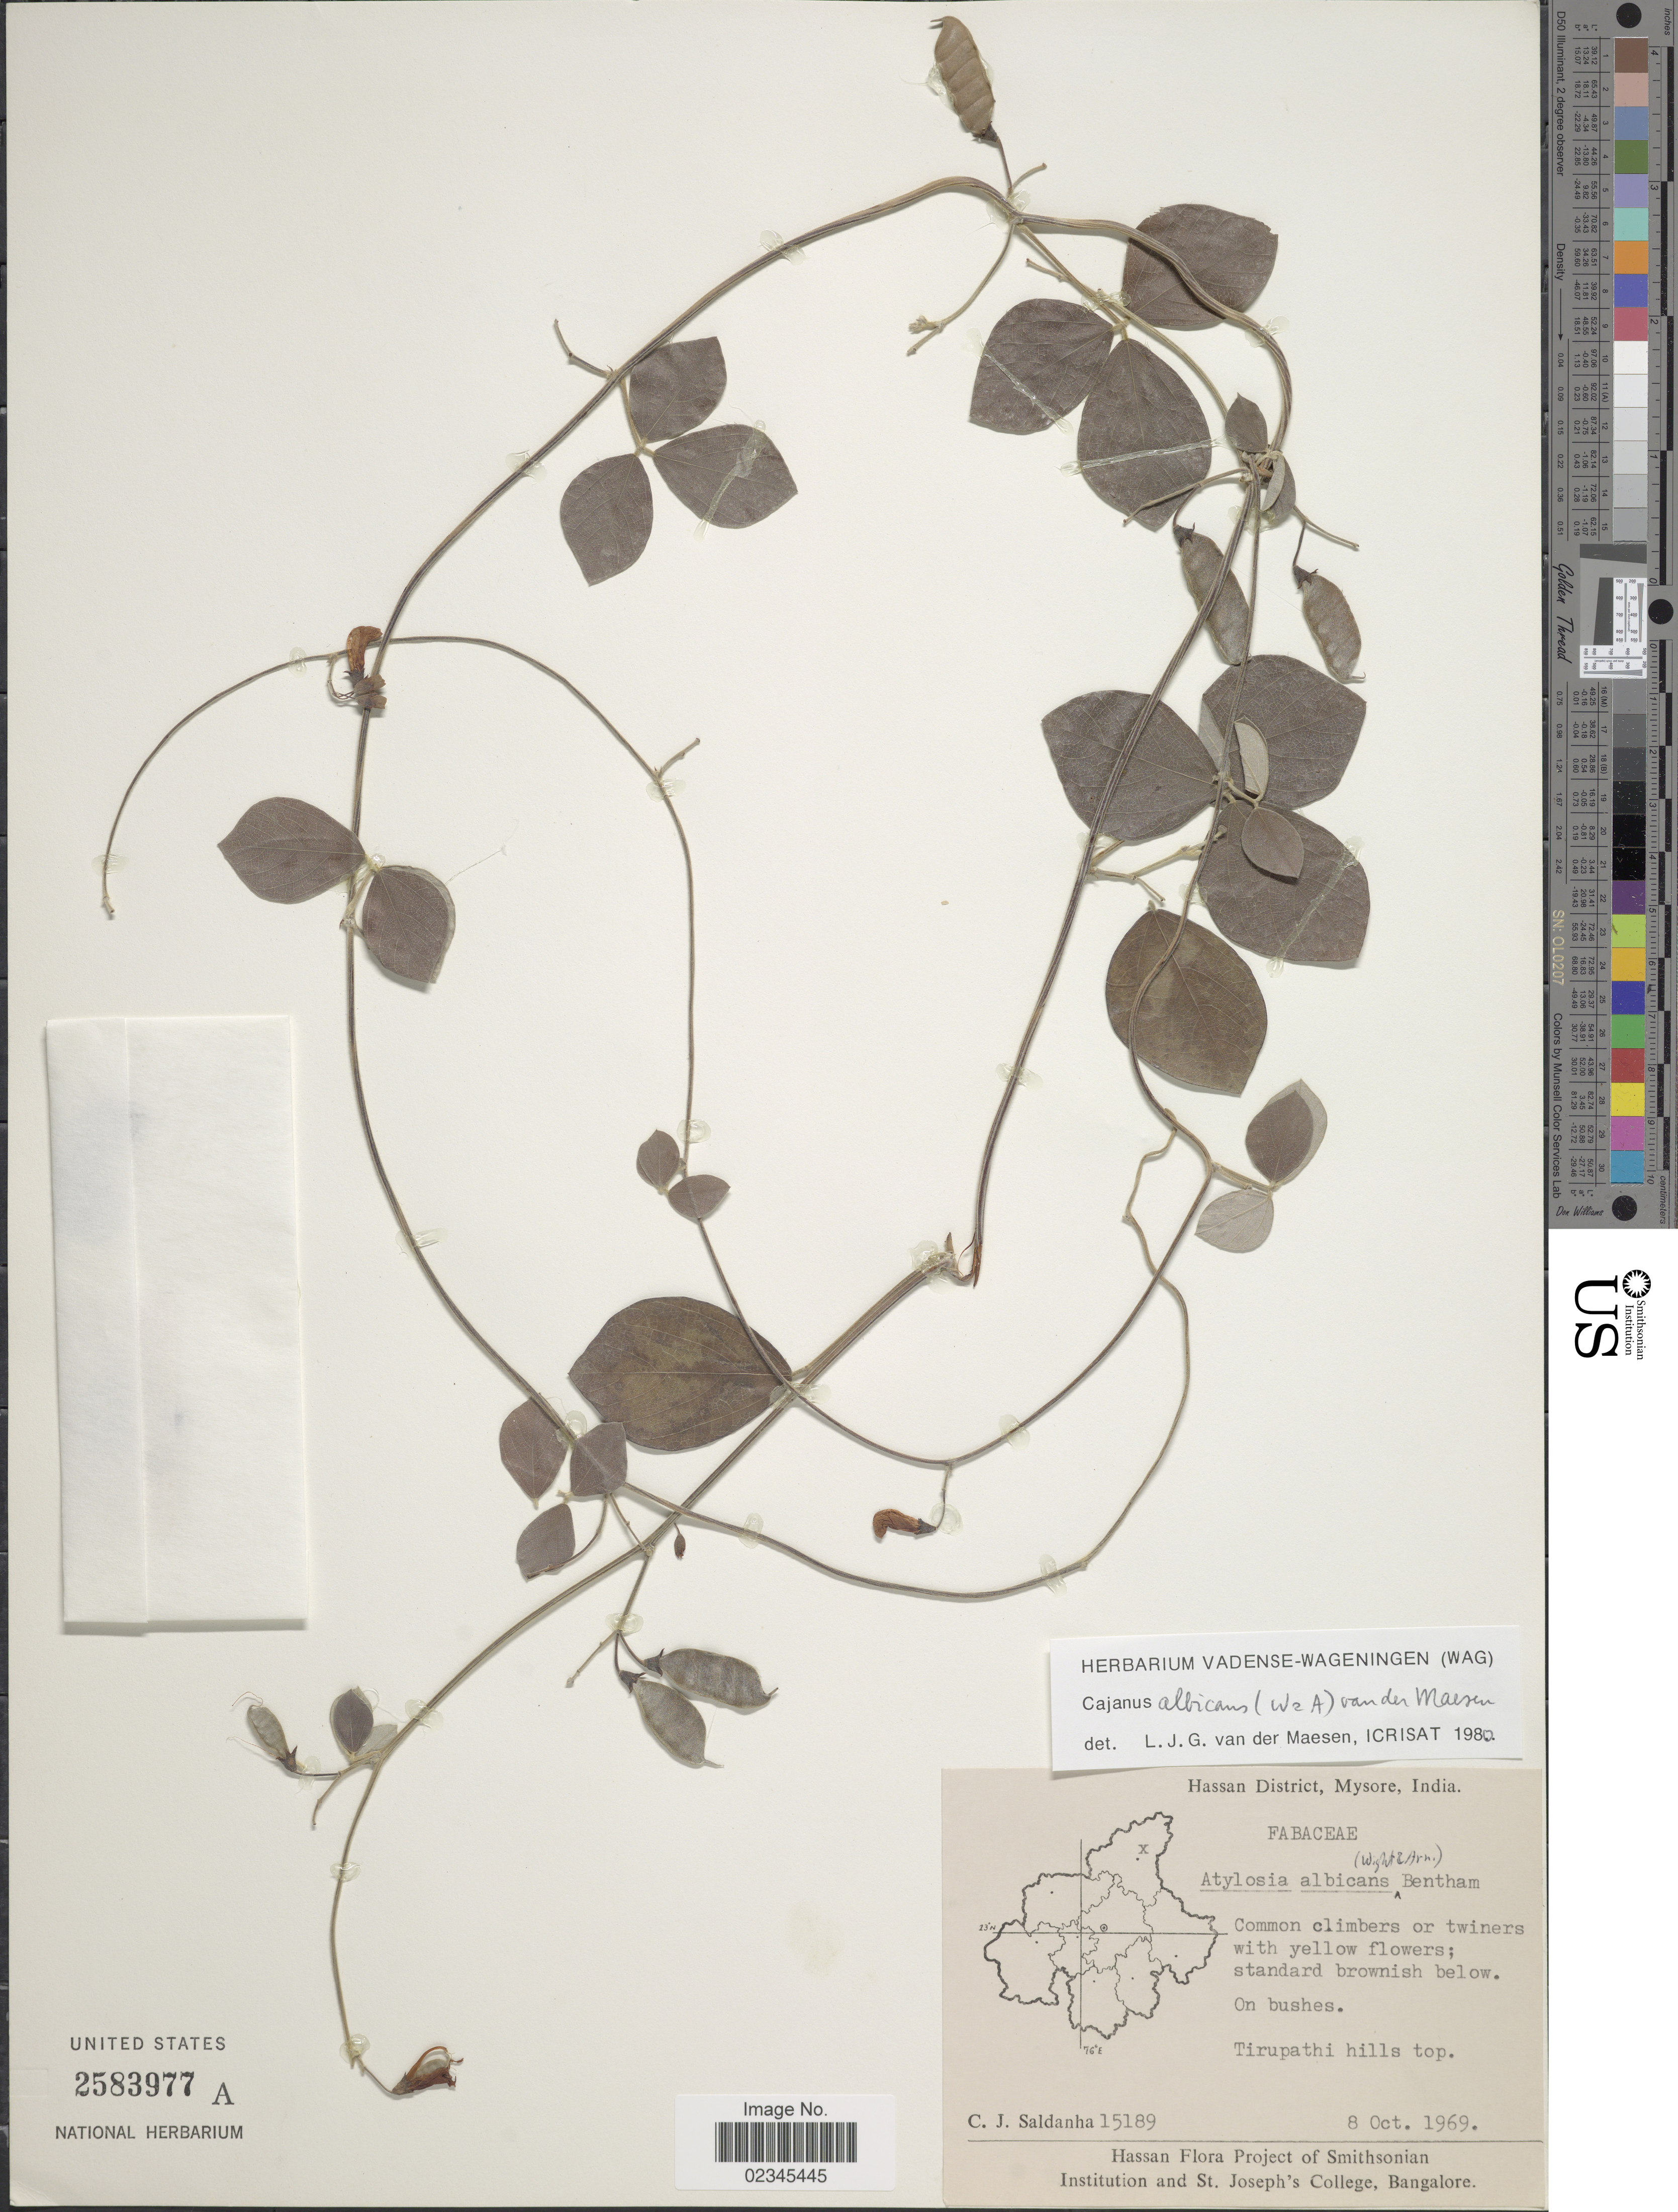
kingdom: Plantae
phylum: Tracheophyta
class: Magnoliopsida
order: Fabales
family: Fabaceae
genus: Cajanus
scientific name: Cajanus albicans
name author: (Wight & Arn.) Maesen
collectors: C. J. Saldanha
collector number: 15189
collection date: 1969-10-08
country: India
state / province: Karnataka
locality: Hassan District, Mysore. Tirupathi hills top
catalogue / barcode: US 2583977A